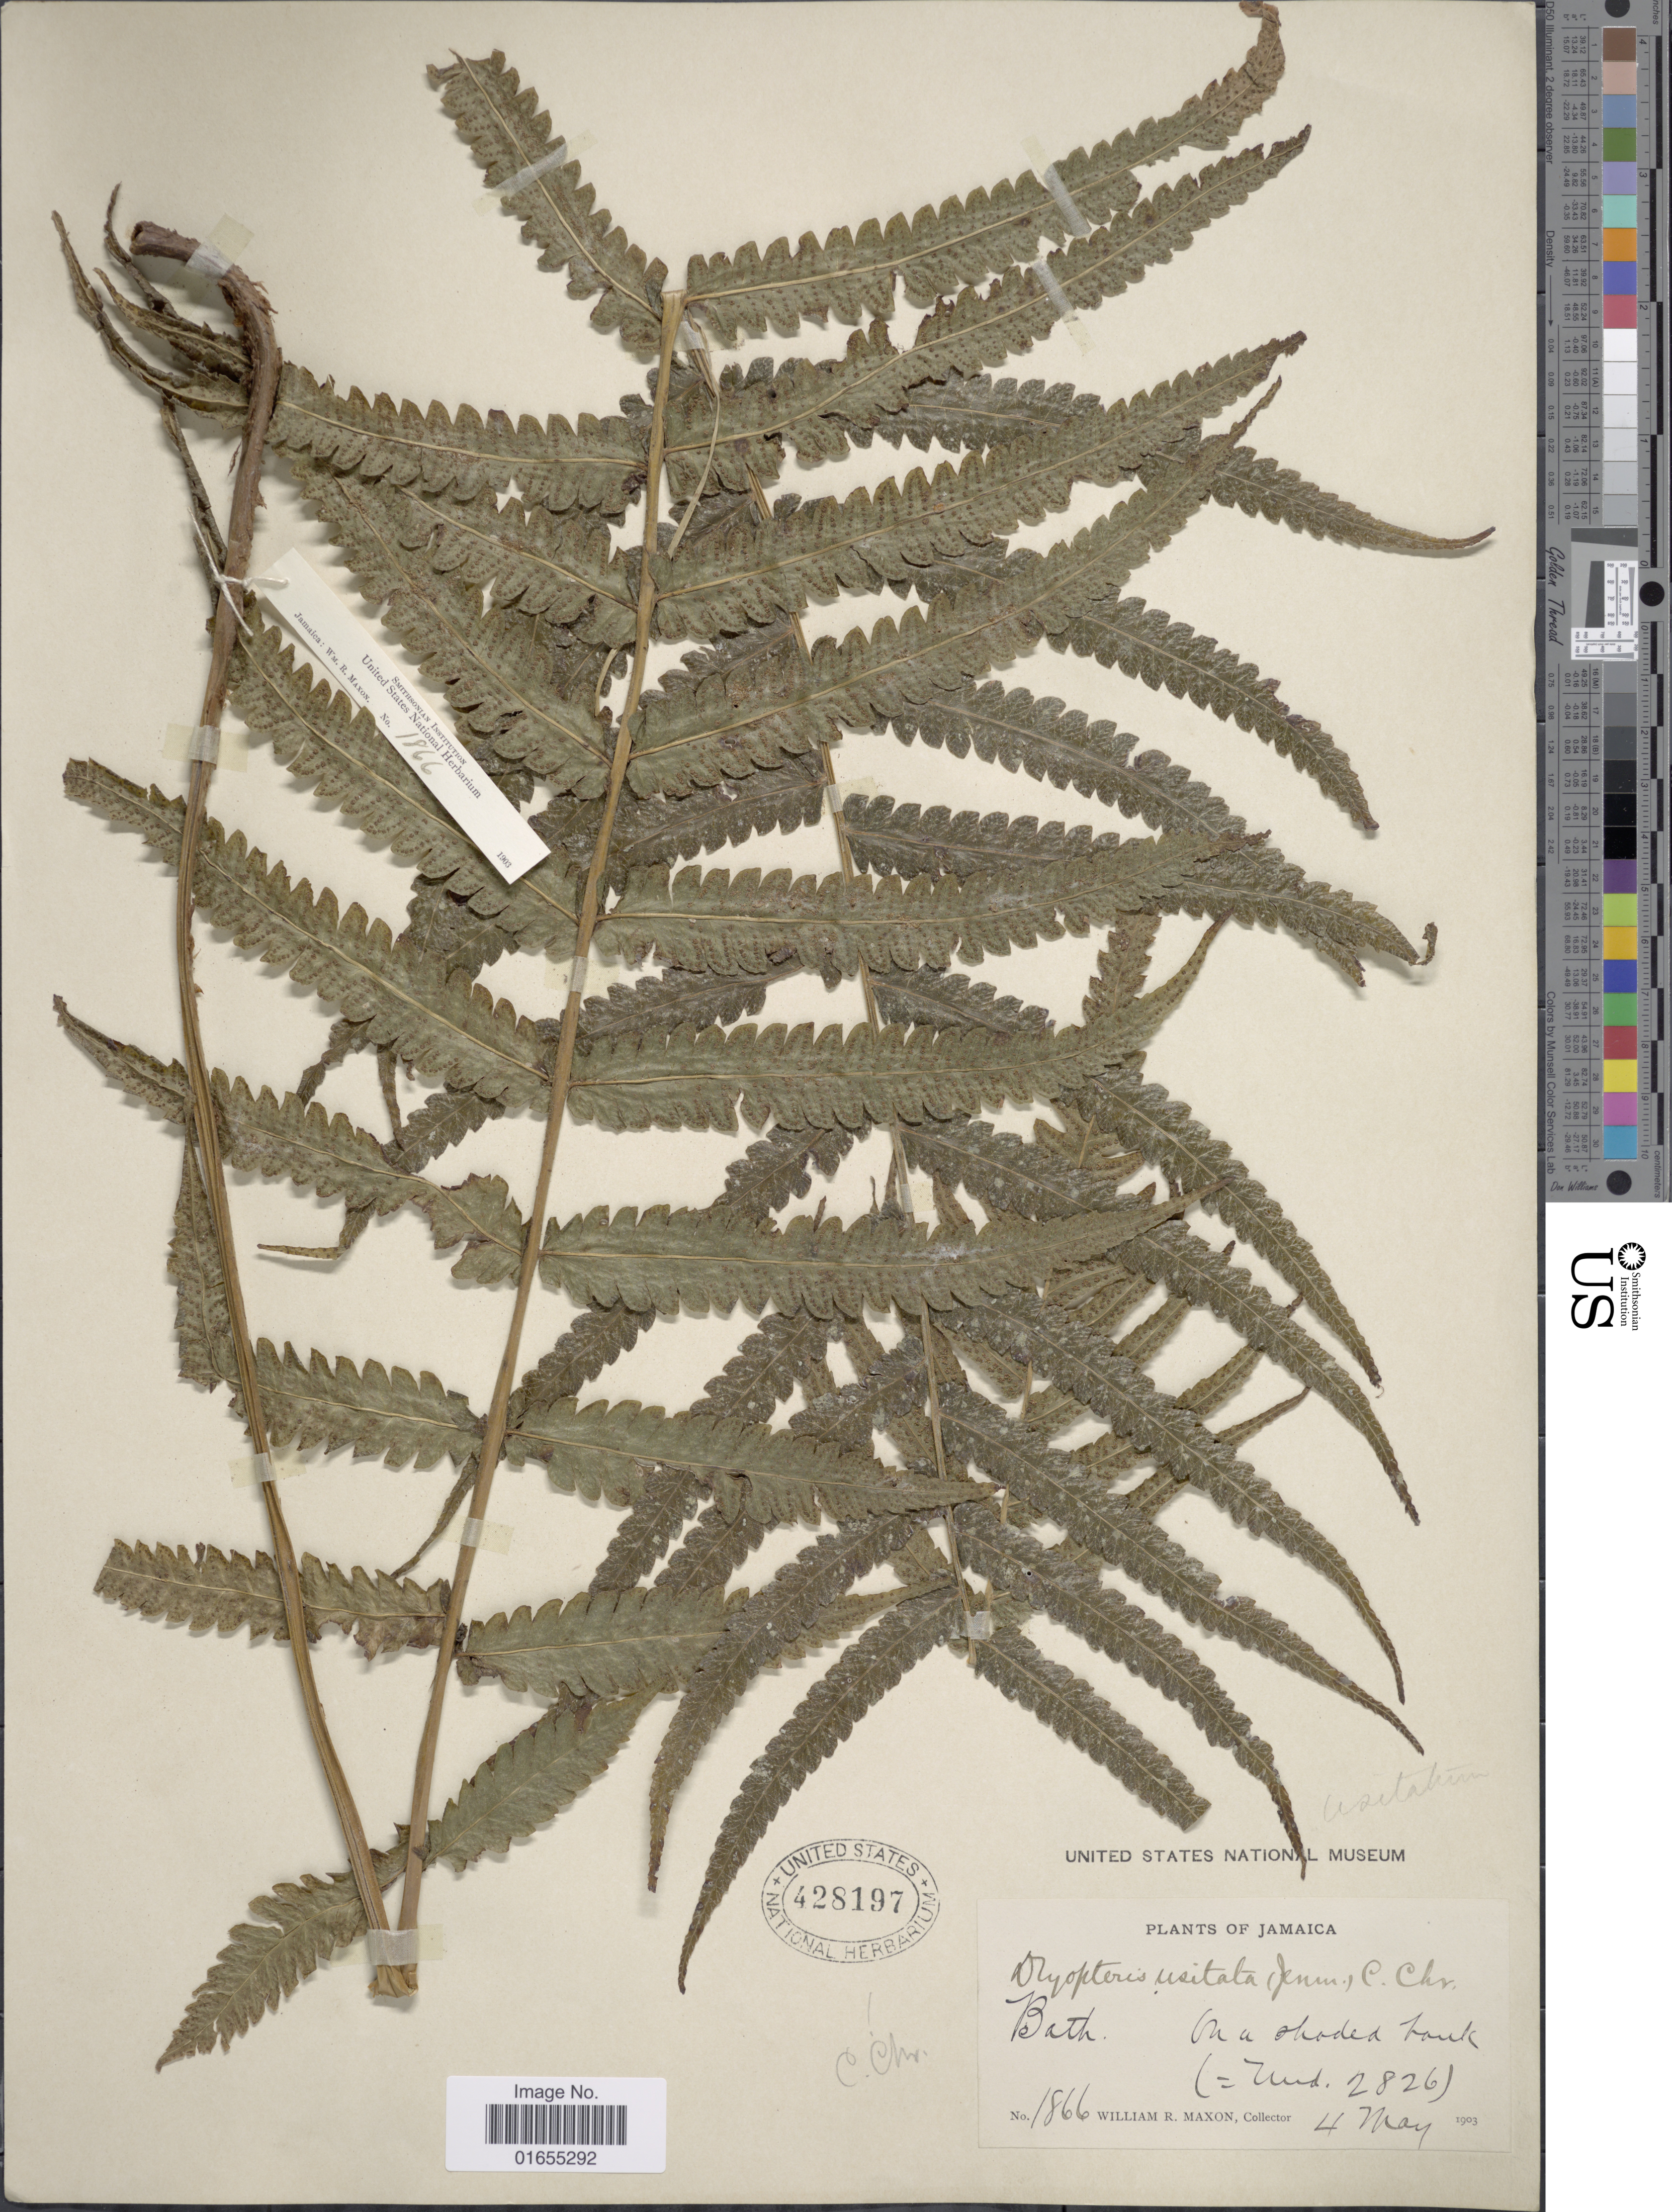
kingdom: Plantae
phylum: Tracheophyta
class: Polypodiopsida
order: Polypodiales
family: Thelypteridaceae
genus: Goniopteris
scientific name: Goniopteris venusta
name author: (Heward) Pic. Serm.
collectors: W. R. Maxon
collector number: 1866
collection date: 1903-05-04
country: Jamaica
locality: Bath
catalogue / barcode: US 428197